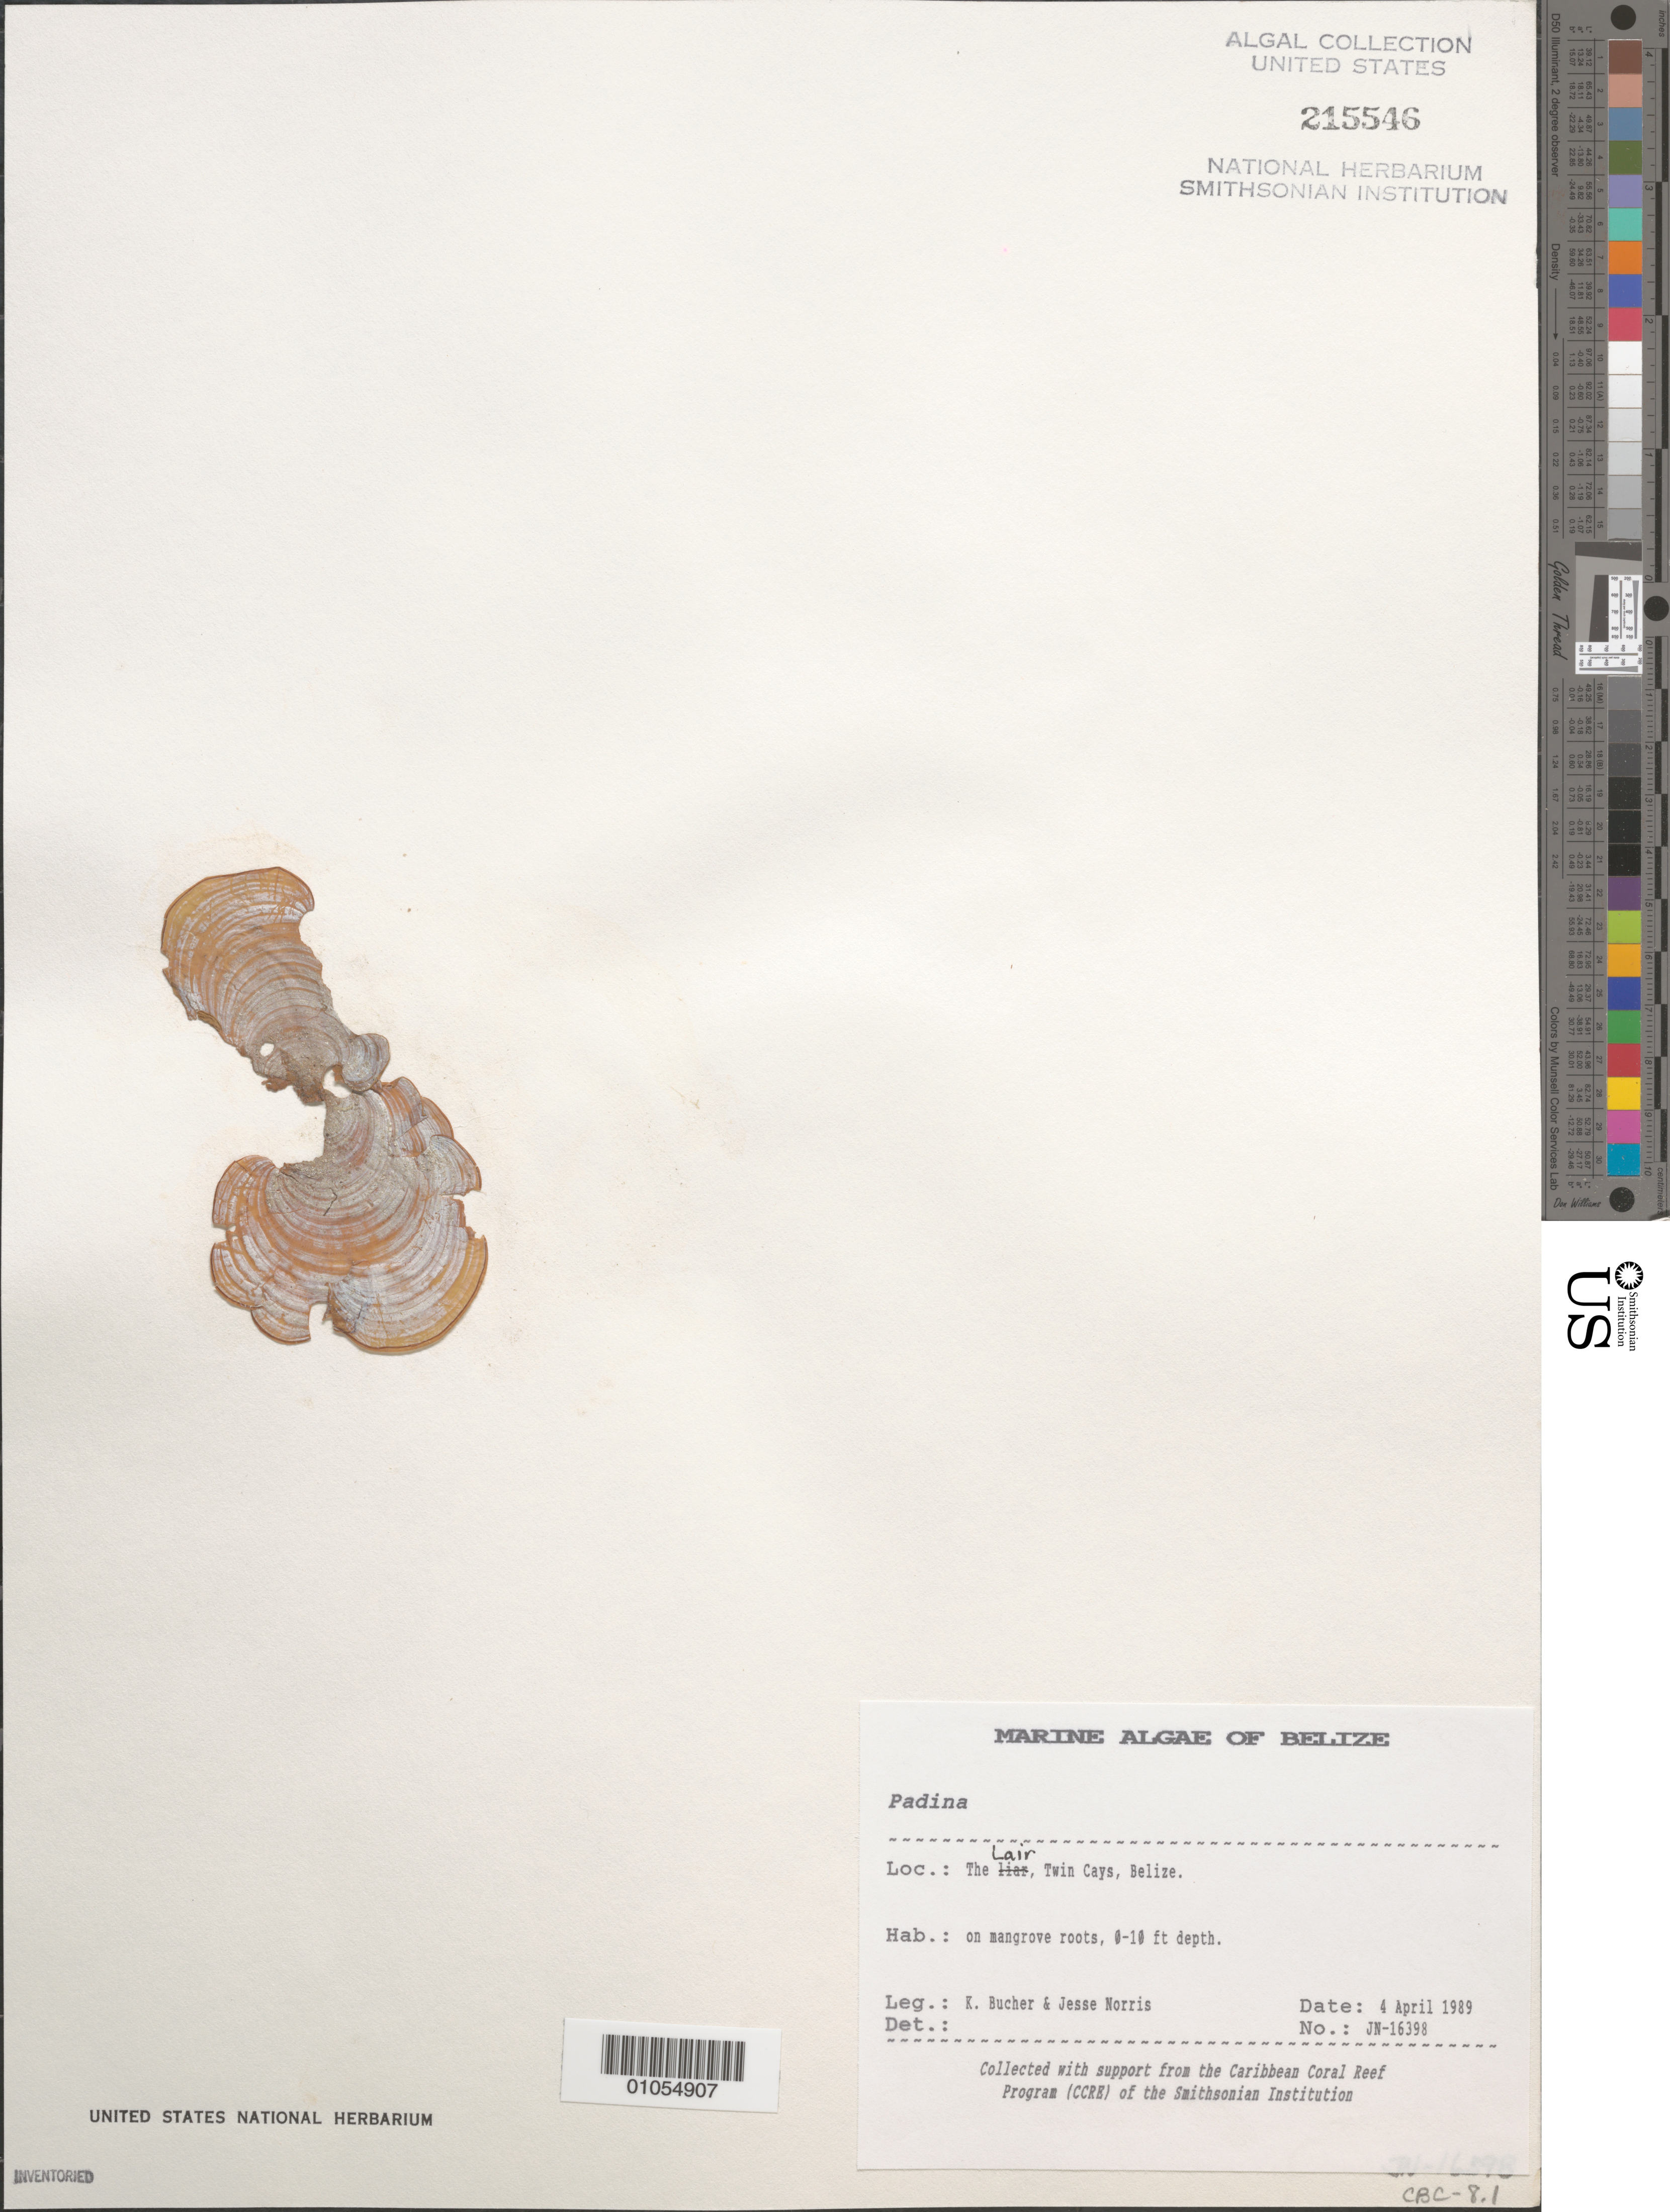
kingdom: Chromista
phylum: Ochrophyta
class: Phaeophyceae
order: Dictyotales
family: Dictyotaceae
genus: Padina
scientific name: Padina sp.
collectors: K. E. Bucher & J. A. Norris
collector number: JN-16398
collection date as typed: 04 Apr 1989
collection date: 1989-04-04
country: Belize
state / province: Stann Creek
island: Twin Cays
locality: The Lair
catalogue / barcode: US 215546